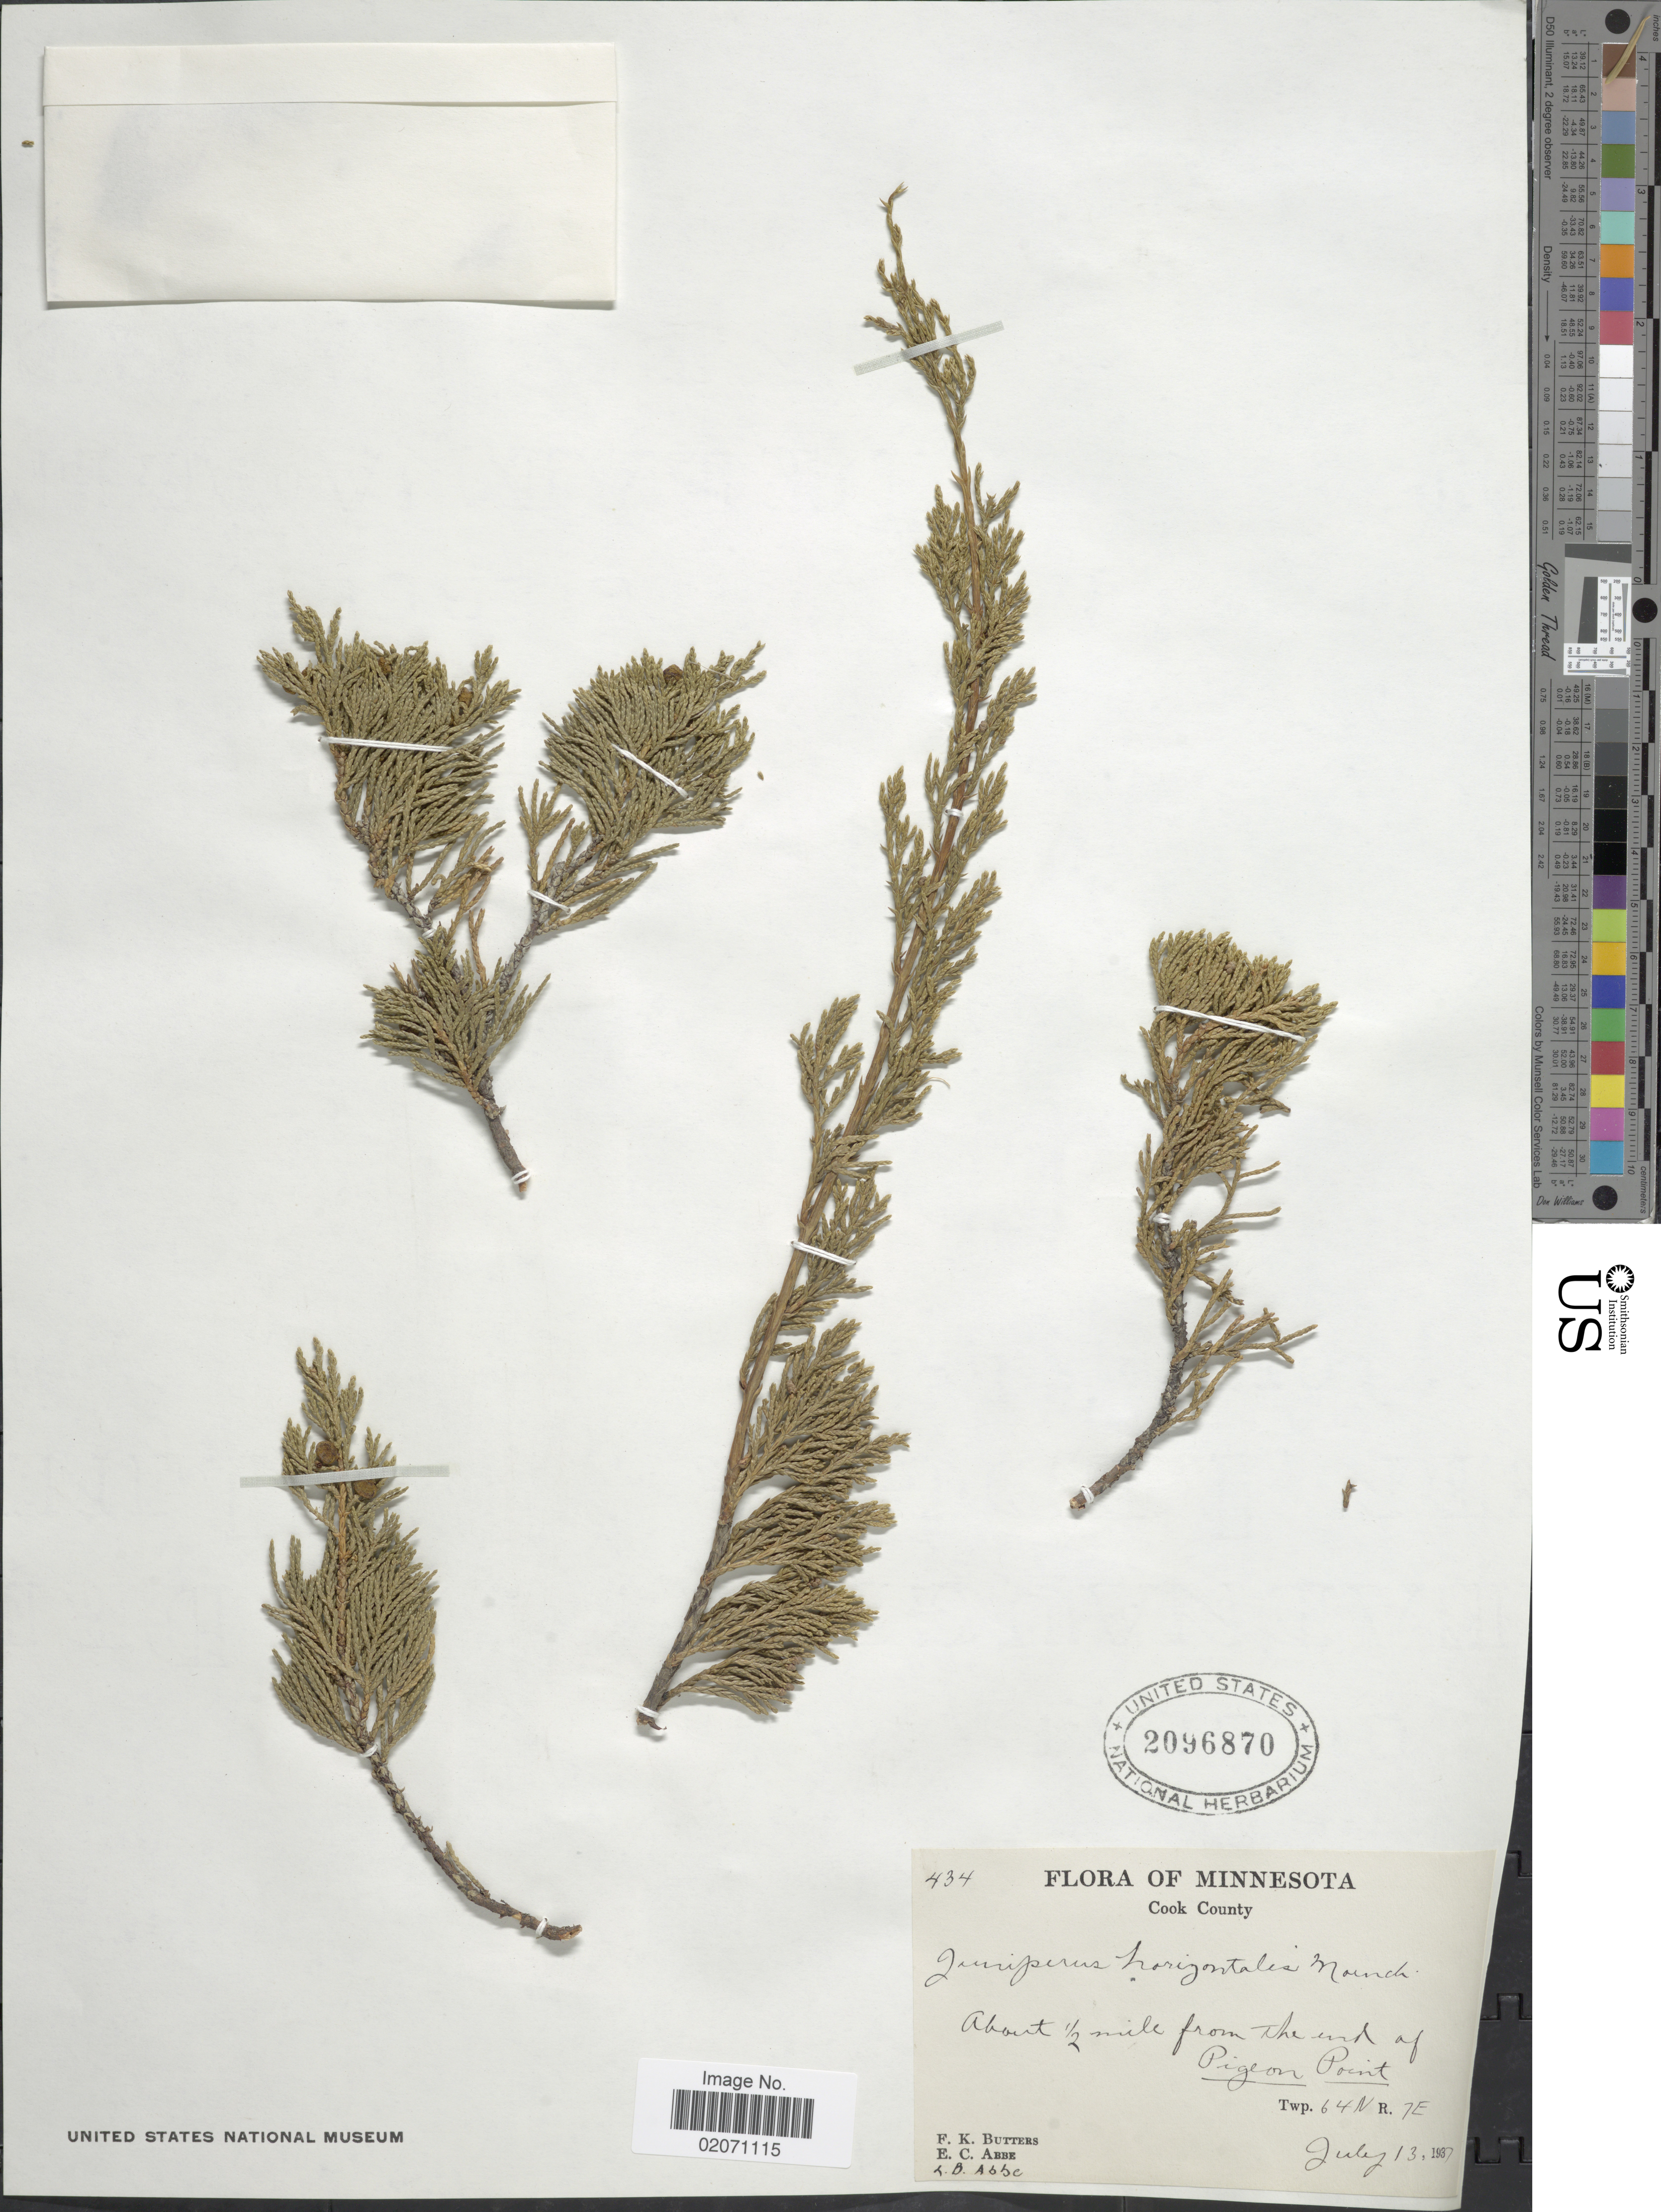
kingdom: Plantae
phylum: Tracheophyta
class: Pinopsida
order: Pinales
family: Cupressaceae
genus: Juniperus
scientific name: Juniperus horizontalis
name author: Moench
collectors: F. K. Butters, E. C. Abbe & L. B. Abbe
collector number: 434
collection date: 1937-07-13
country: United States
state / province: Minnesota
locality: Cook County, about ½ mile from the end of Pigeon Point, Twp 64N R7E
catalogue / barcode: US 2096870